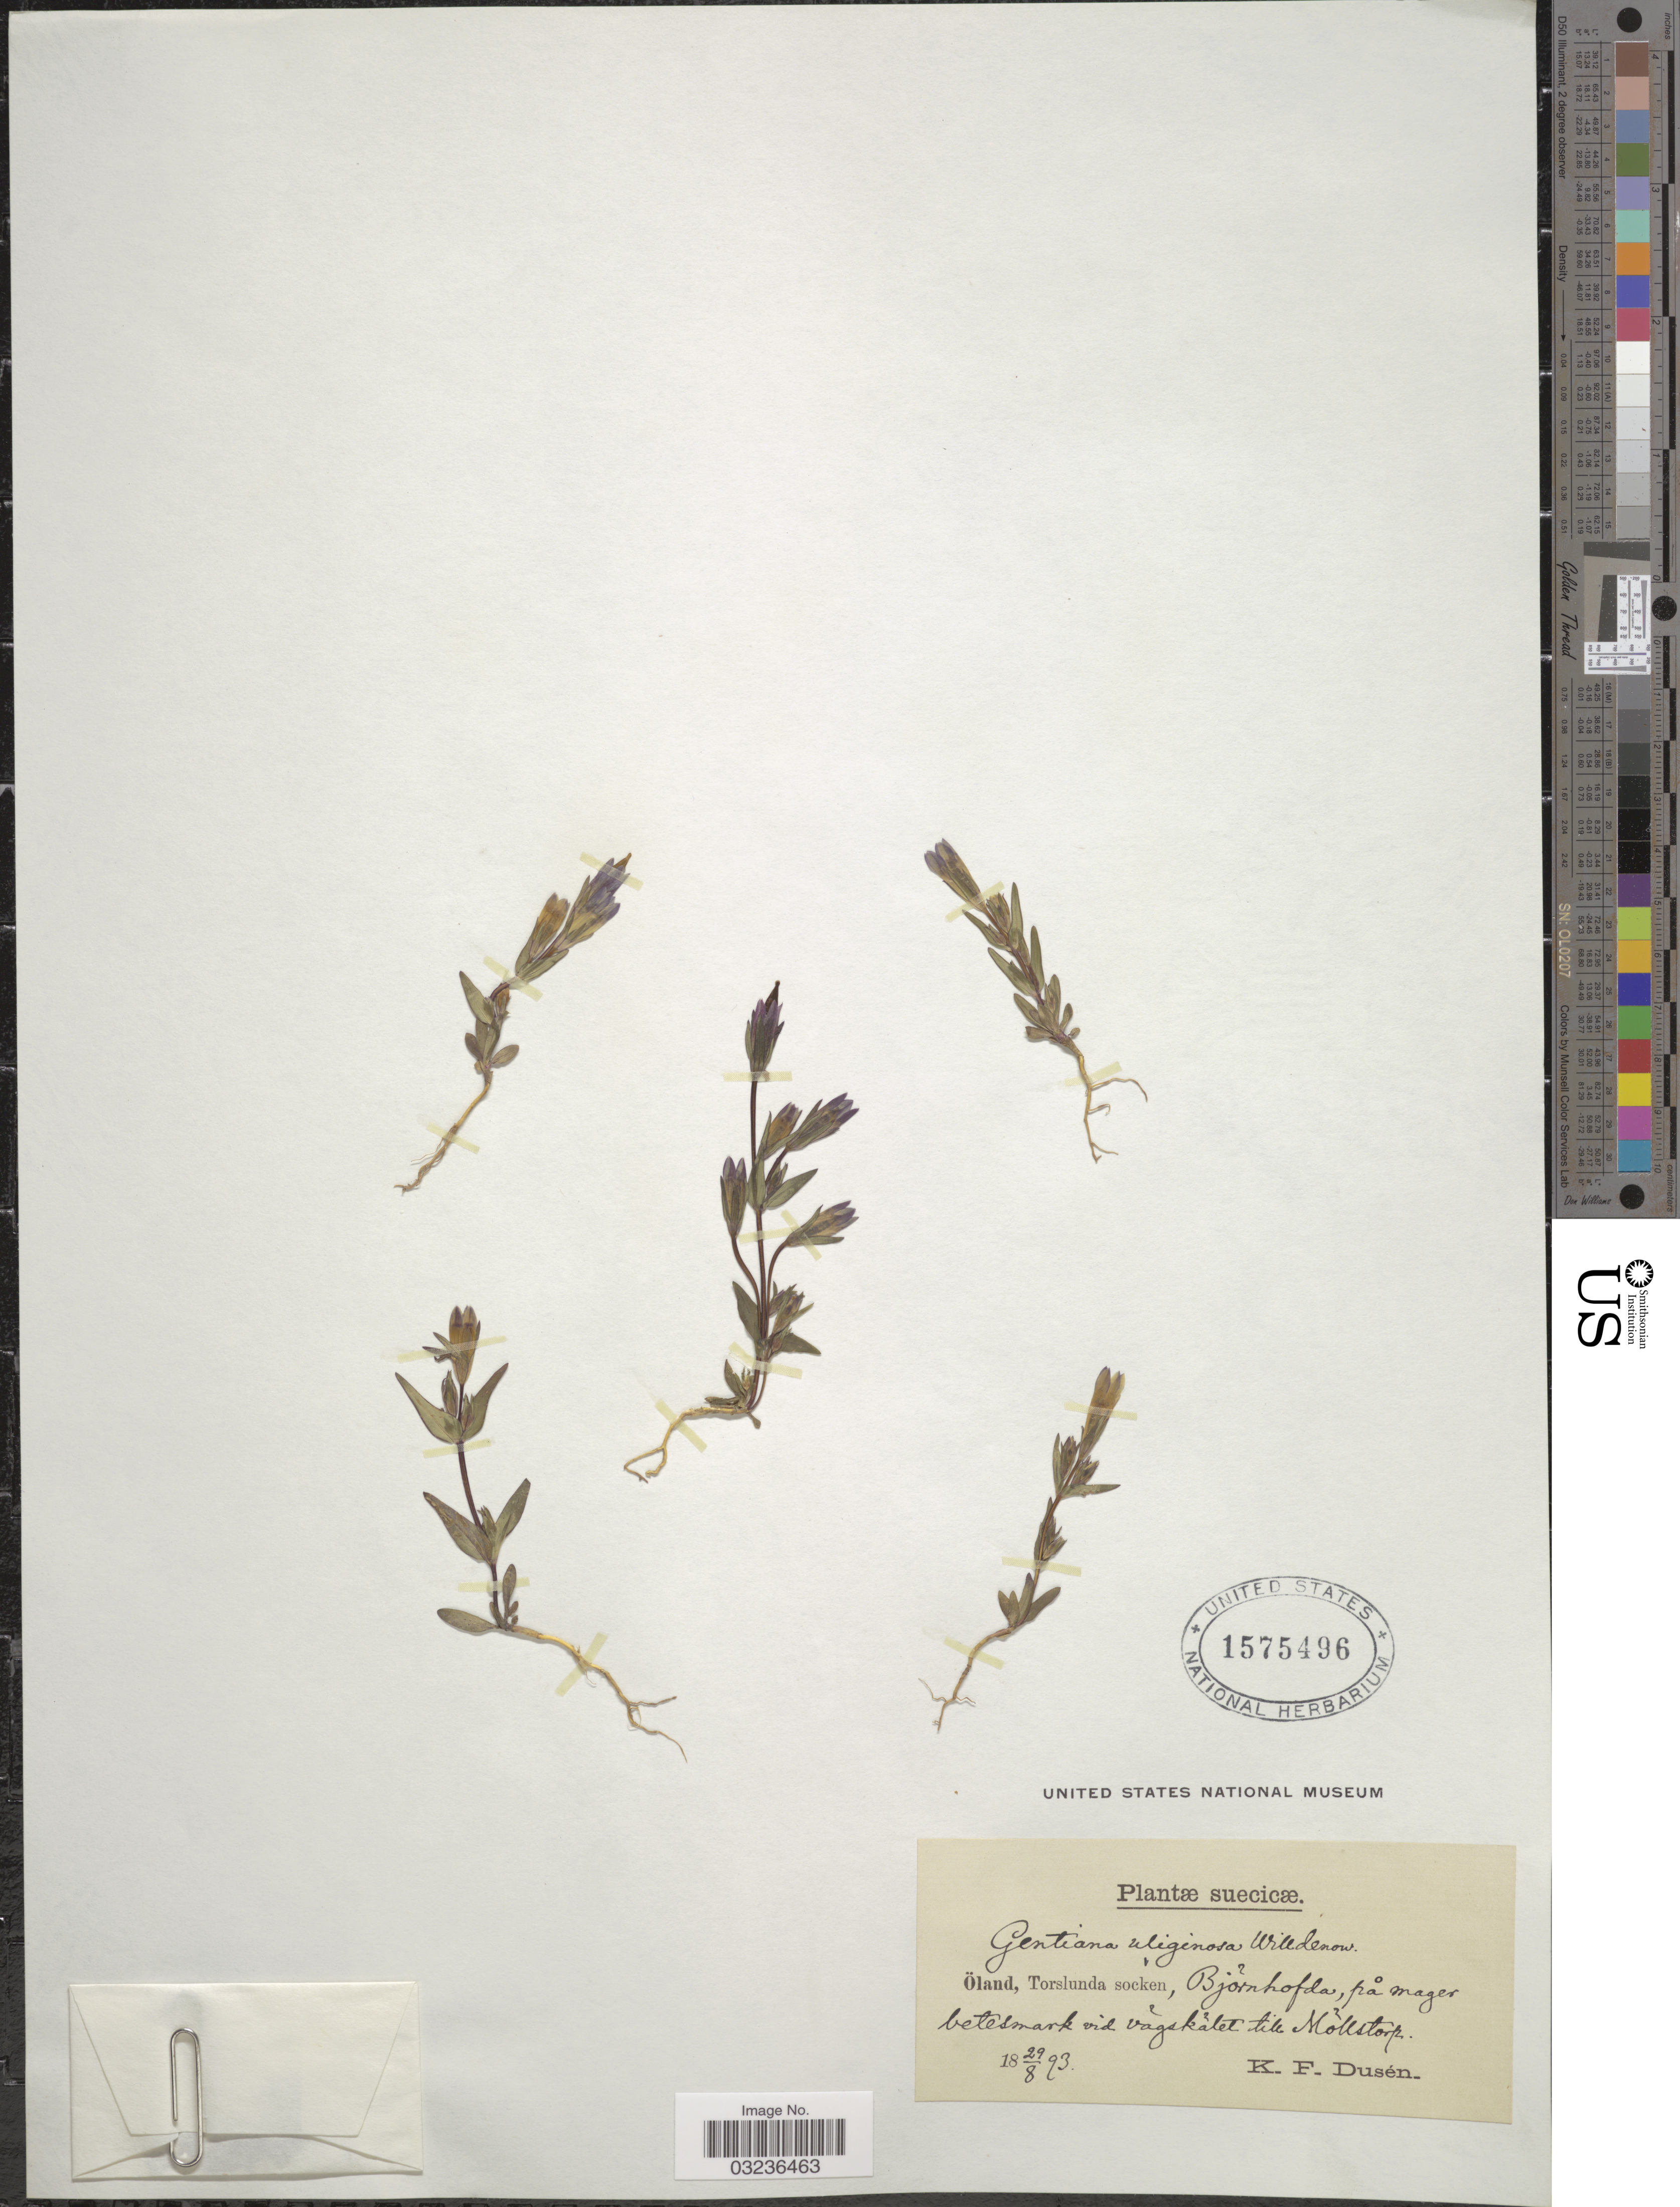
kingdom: Plantae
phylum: Tracheophyta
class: Magnoliopsida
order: Gentianales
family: Gentianaceae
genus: Gentiana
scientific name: Gentiana uliginosa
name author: Willd.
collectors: K. Dusén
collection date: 1893-08-29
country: Sweden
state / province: Kalmar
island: Oland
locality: Öland, Torslunda socken, Bjornhofda, pa°mager betesmark vid vagskalet tile Mollstorp.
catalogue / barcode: US 1575496